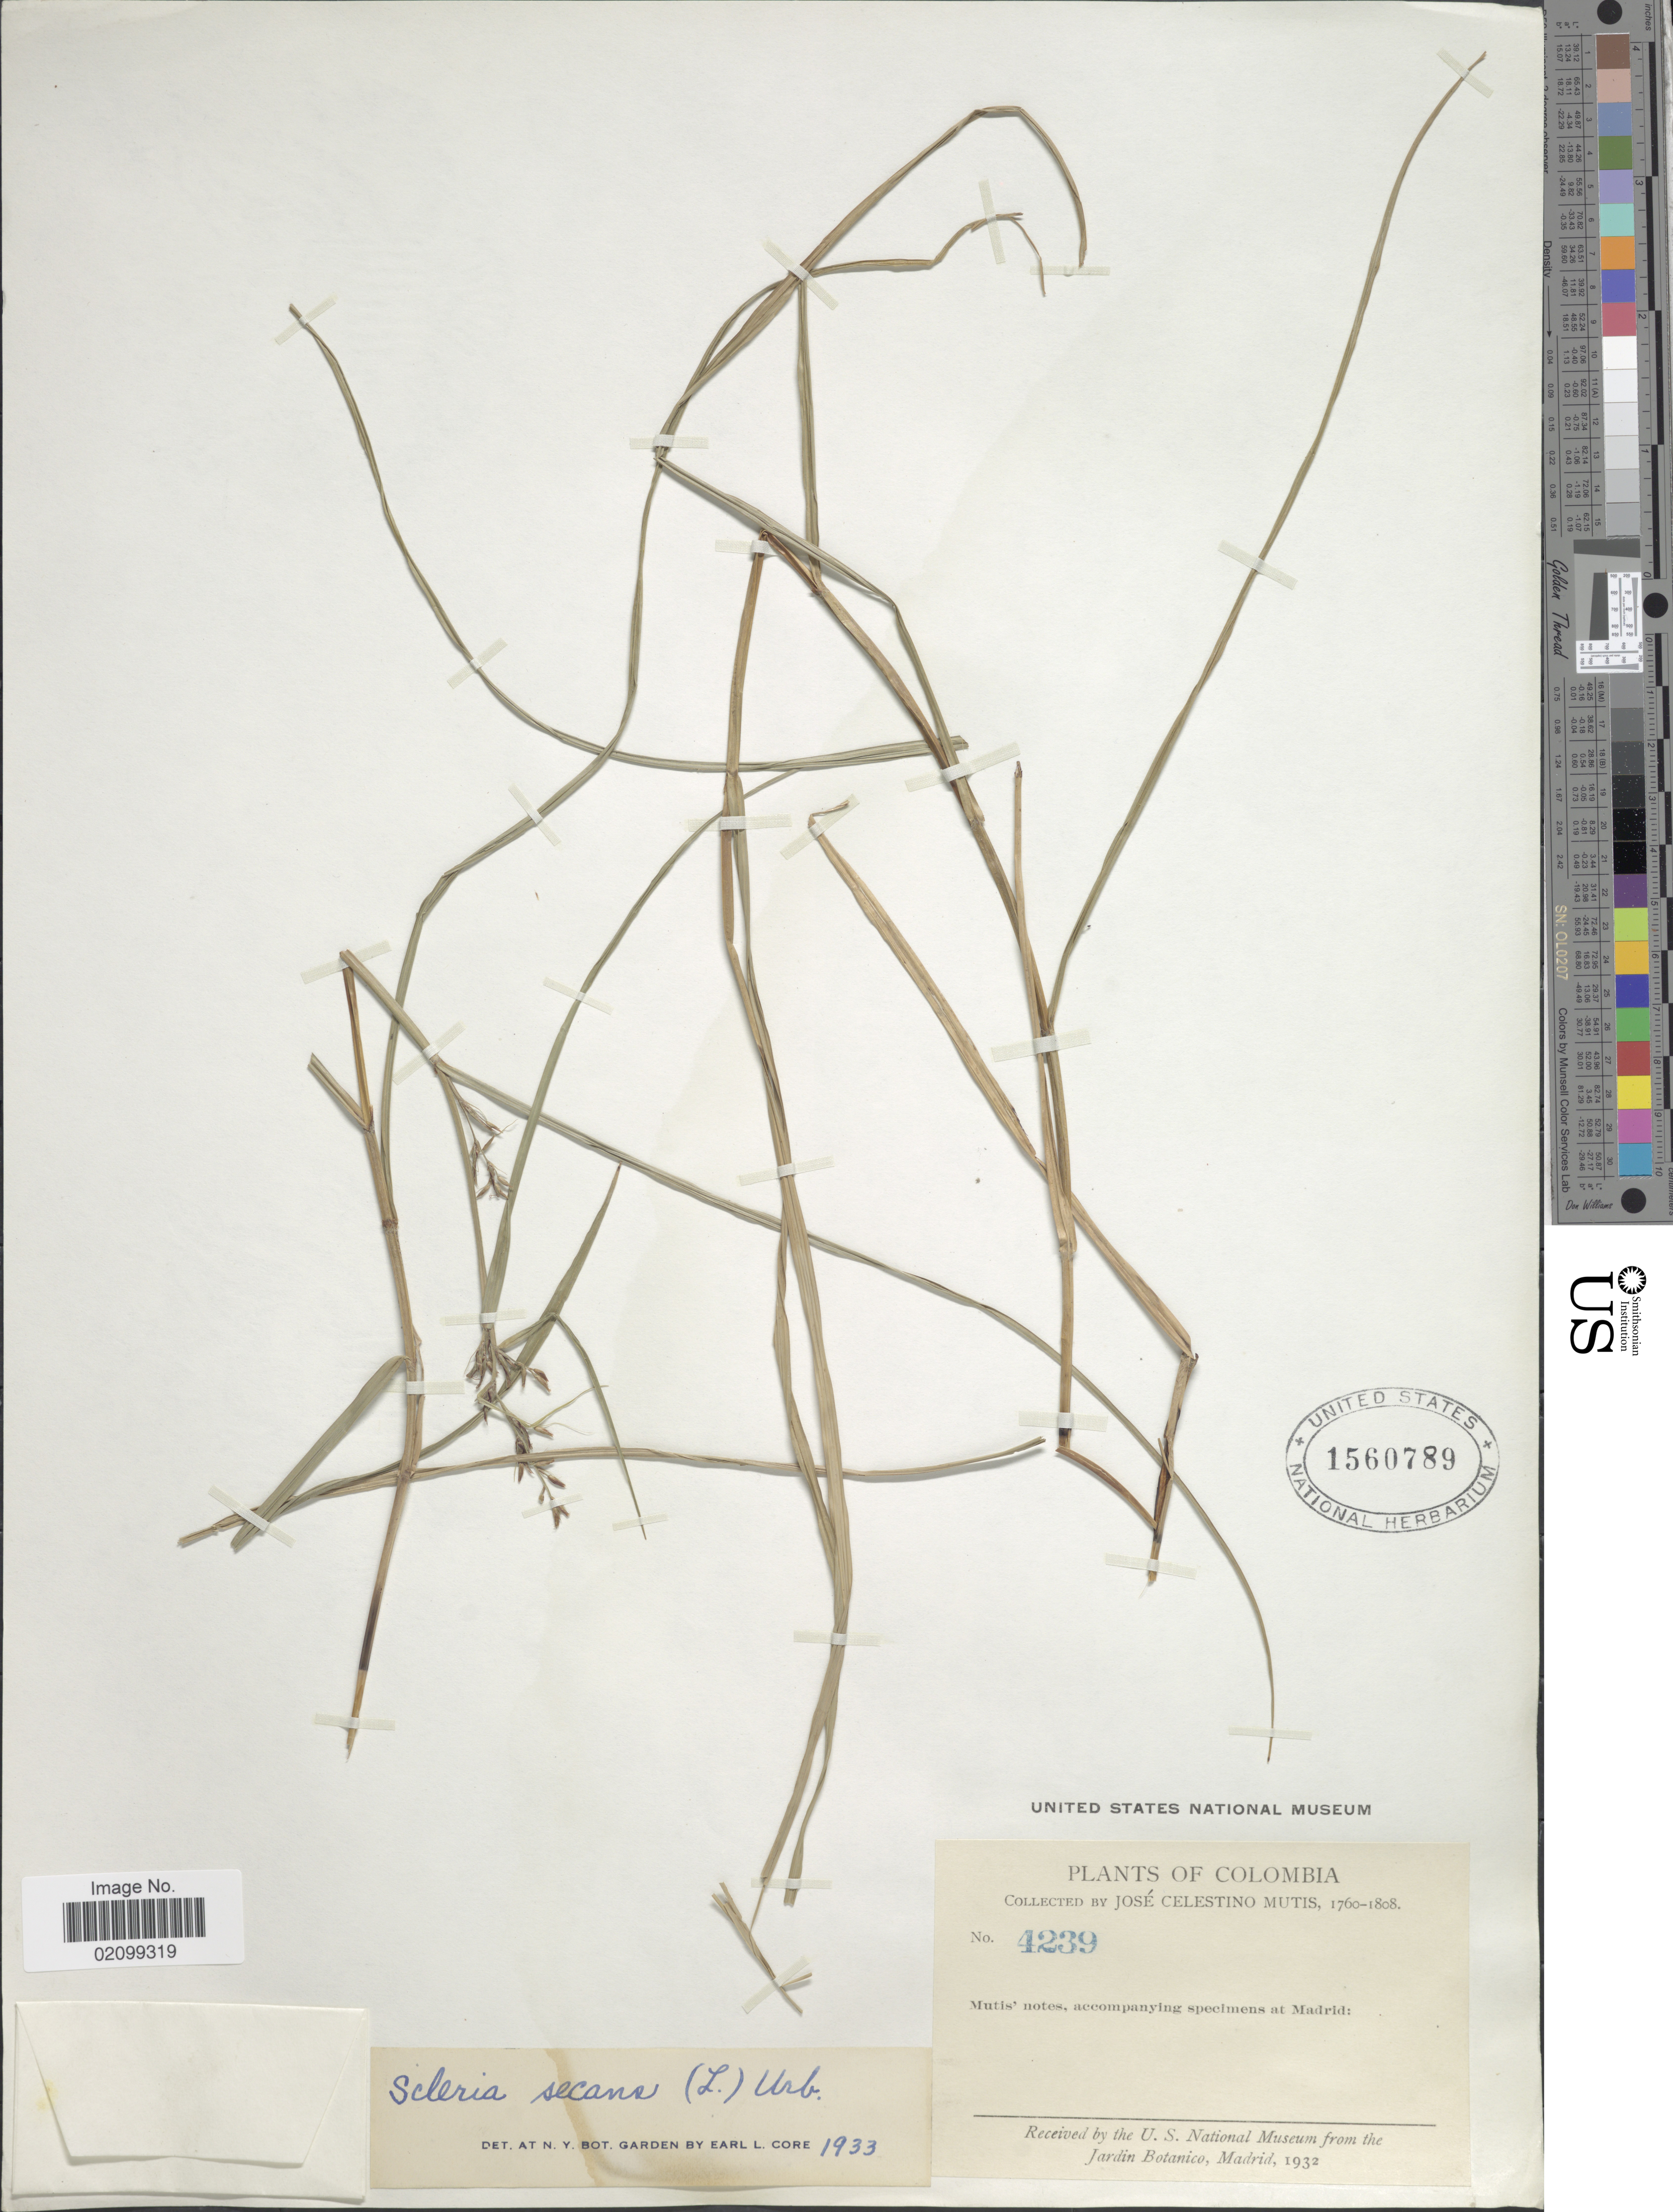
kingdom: Plantae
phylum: Tracheophyta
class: Liliopsida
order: Poales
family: Cyperaceae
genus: Scleria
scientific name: Scleria secans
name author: (L.) Urb.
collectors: J. C. B. Mutis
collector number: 4239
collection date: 1760/1808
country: Colombia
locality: Colombia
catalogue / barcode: US 1560789